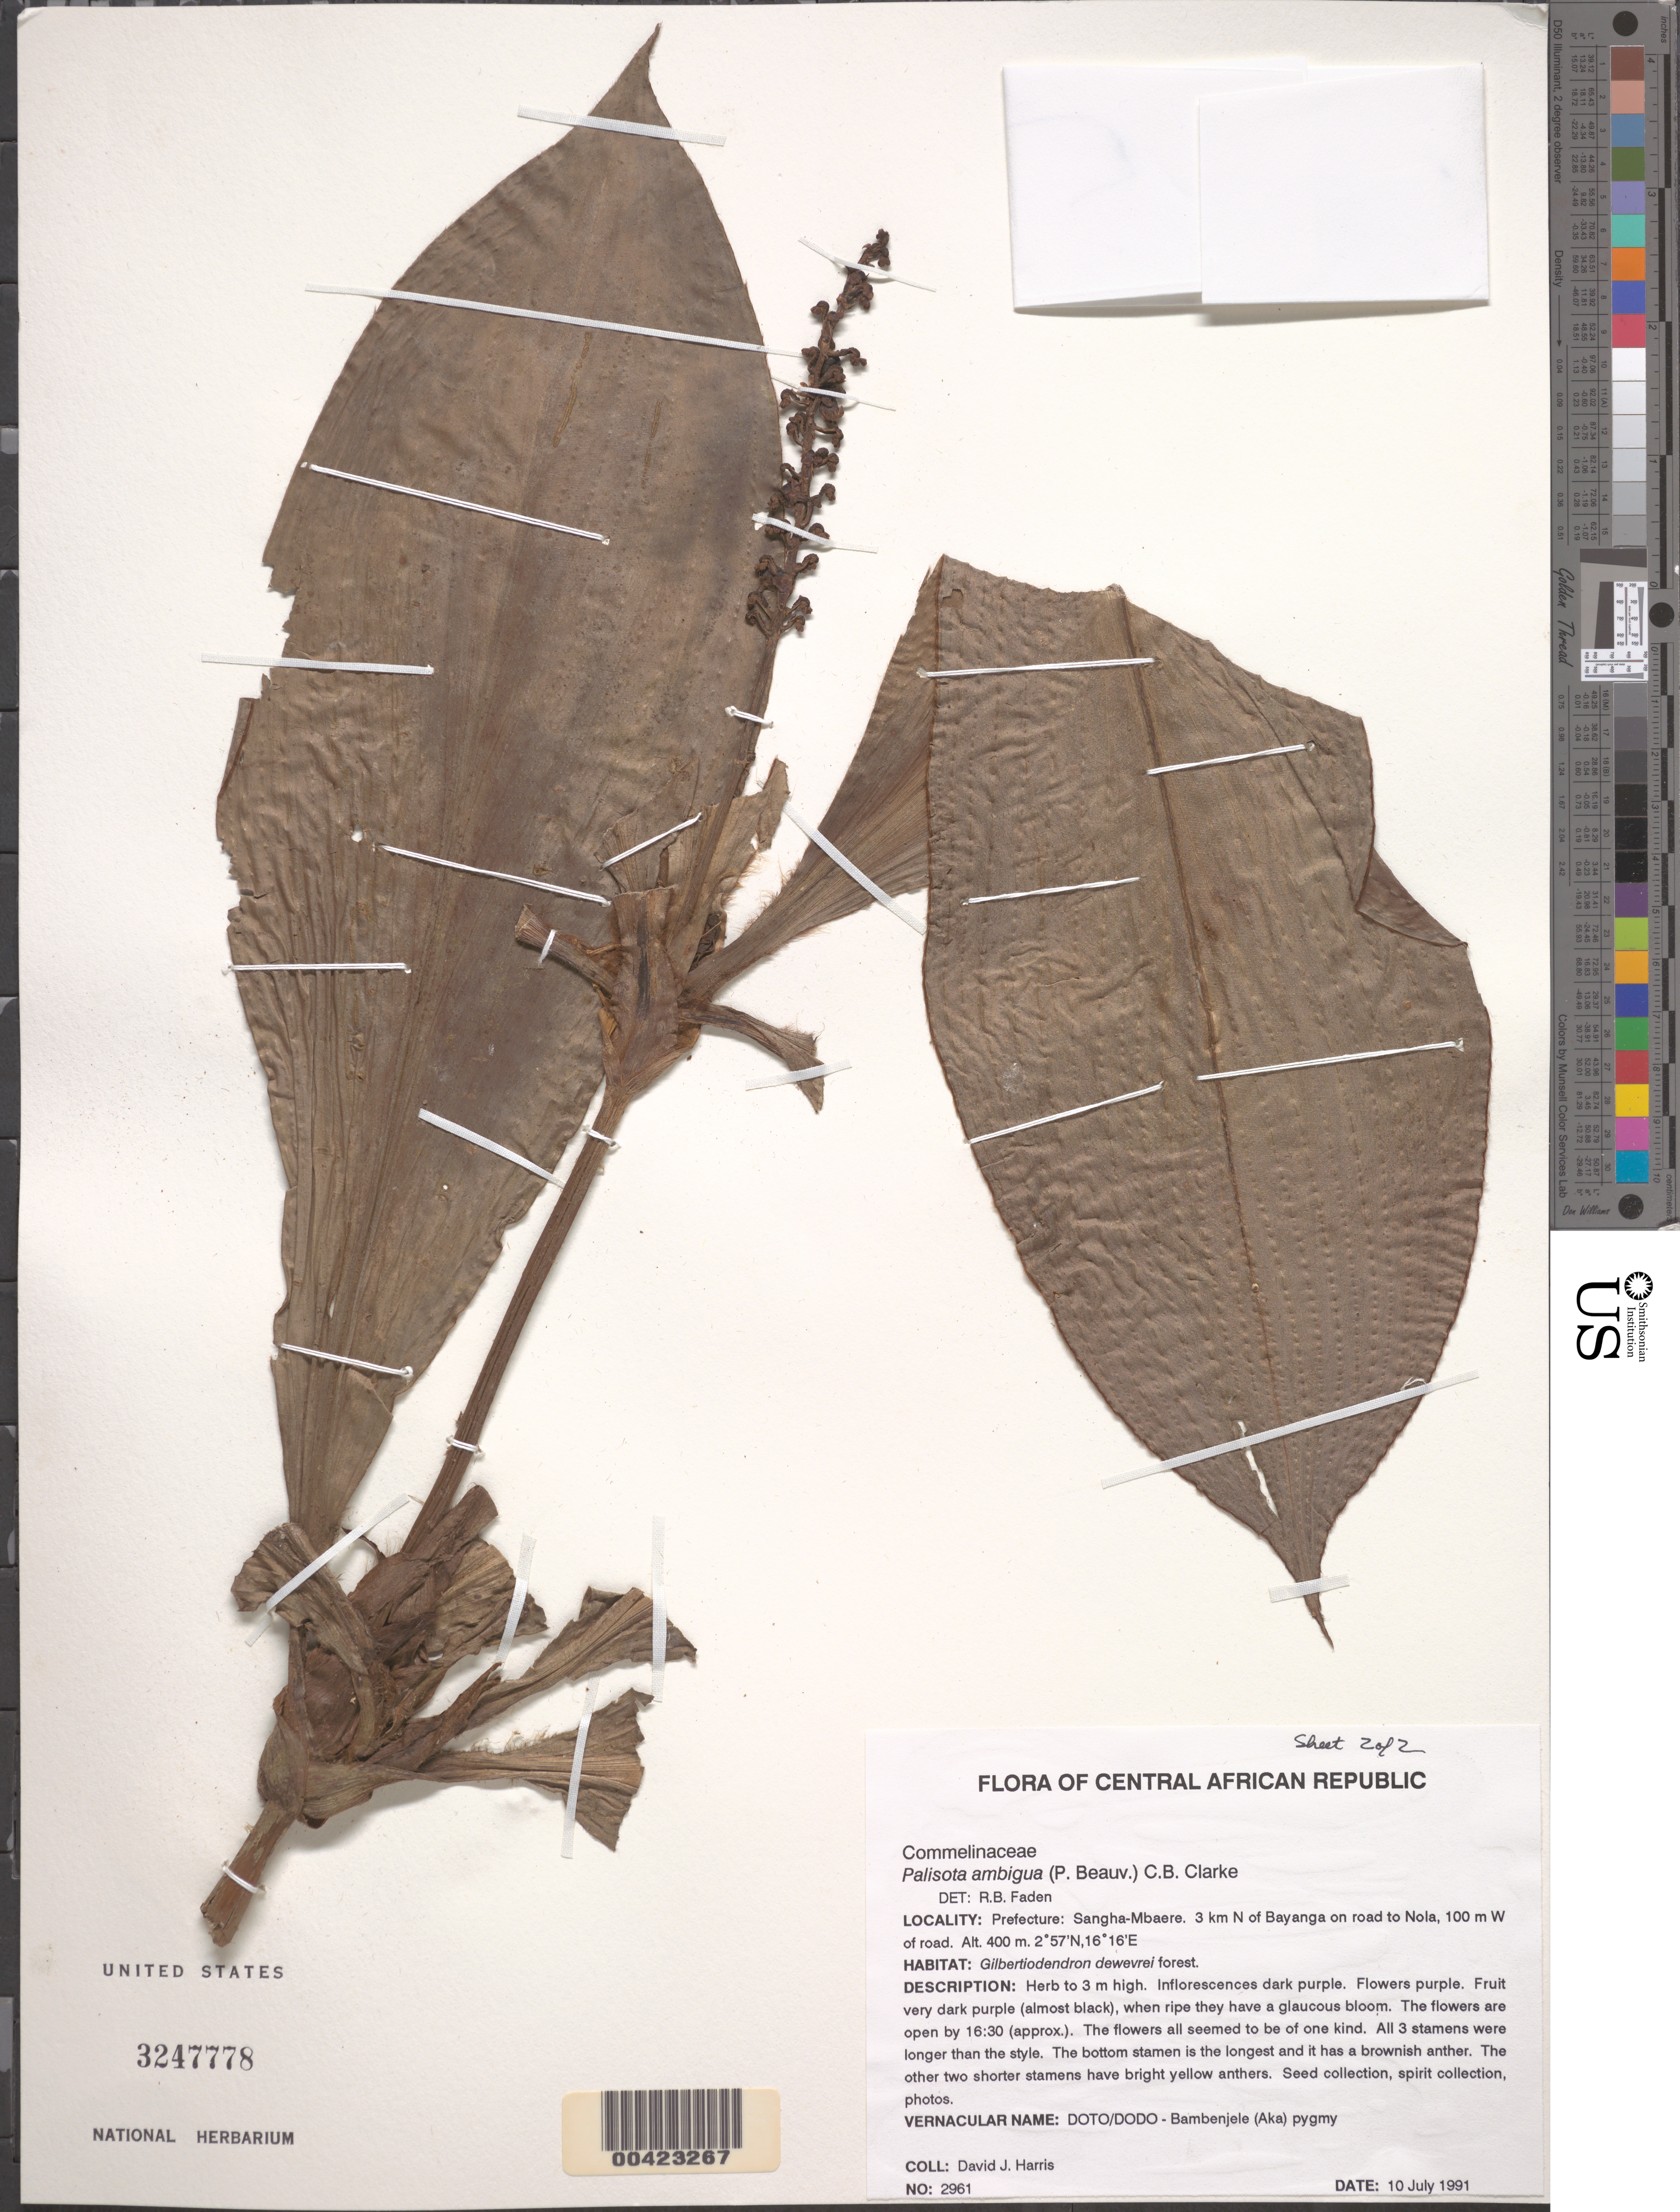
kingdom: Plantae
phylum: Tracheophyta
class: Liliopsida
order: Commelinales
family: Commelinaceae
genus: Palisota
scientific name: Palisota ambigua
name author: (P. Beauv.) C.B. Clarke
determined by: Faden, Robert B., (US), Smithsonian Institution - National Museum of Natural History (UNITED STATES)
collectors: D. J. Harris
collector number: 2961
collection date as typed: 10 Jul 1991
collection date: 1991-07-10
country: Central African Republic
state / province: Sangha-Mbaere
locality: Sangha-mbaere, N of Bayanga on road to Nola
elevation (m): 400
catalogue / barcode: US 3247778